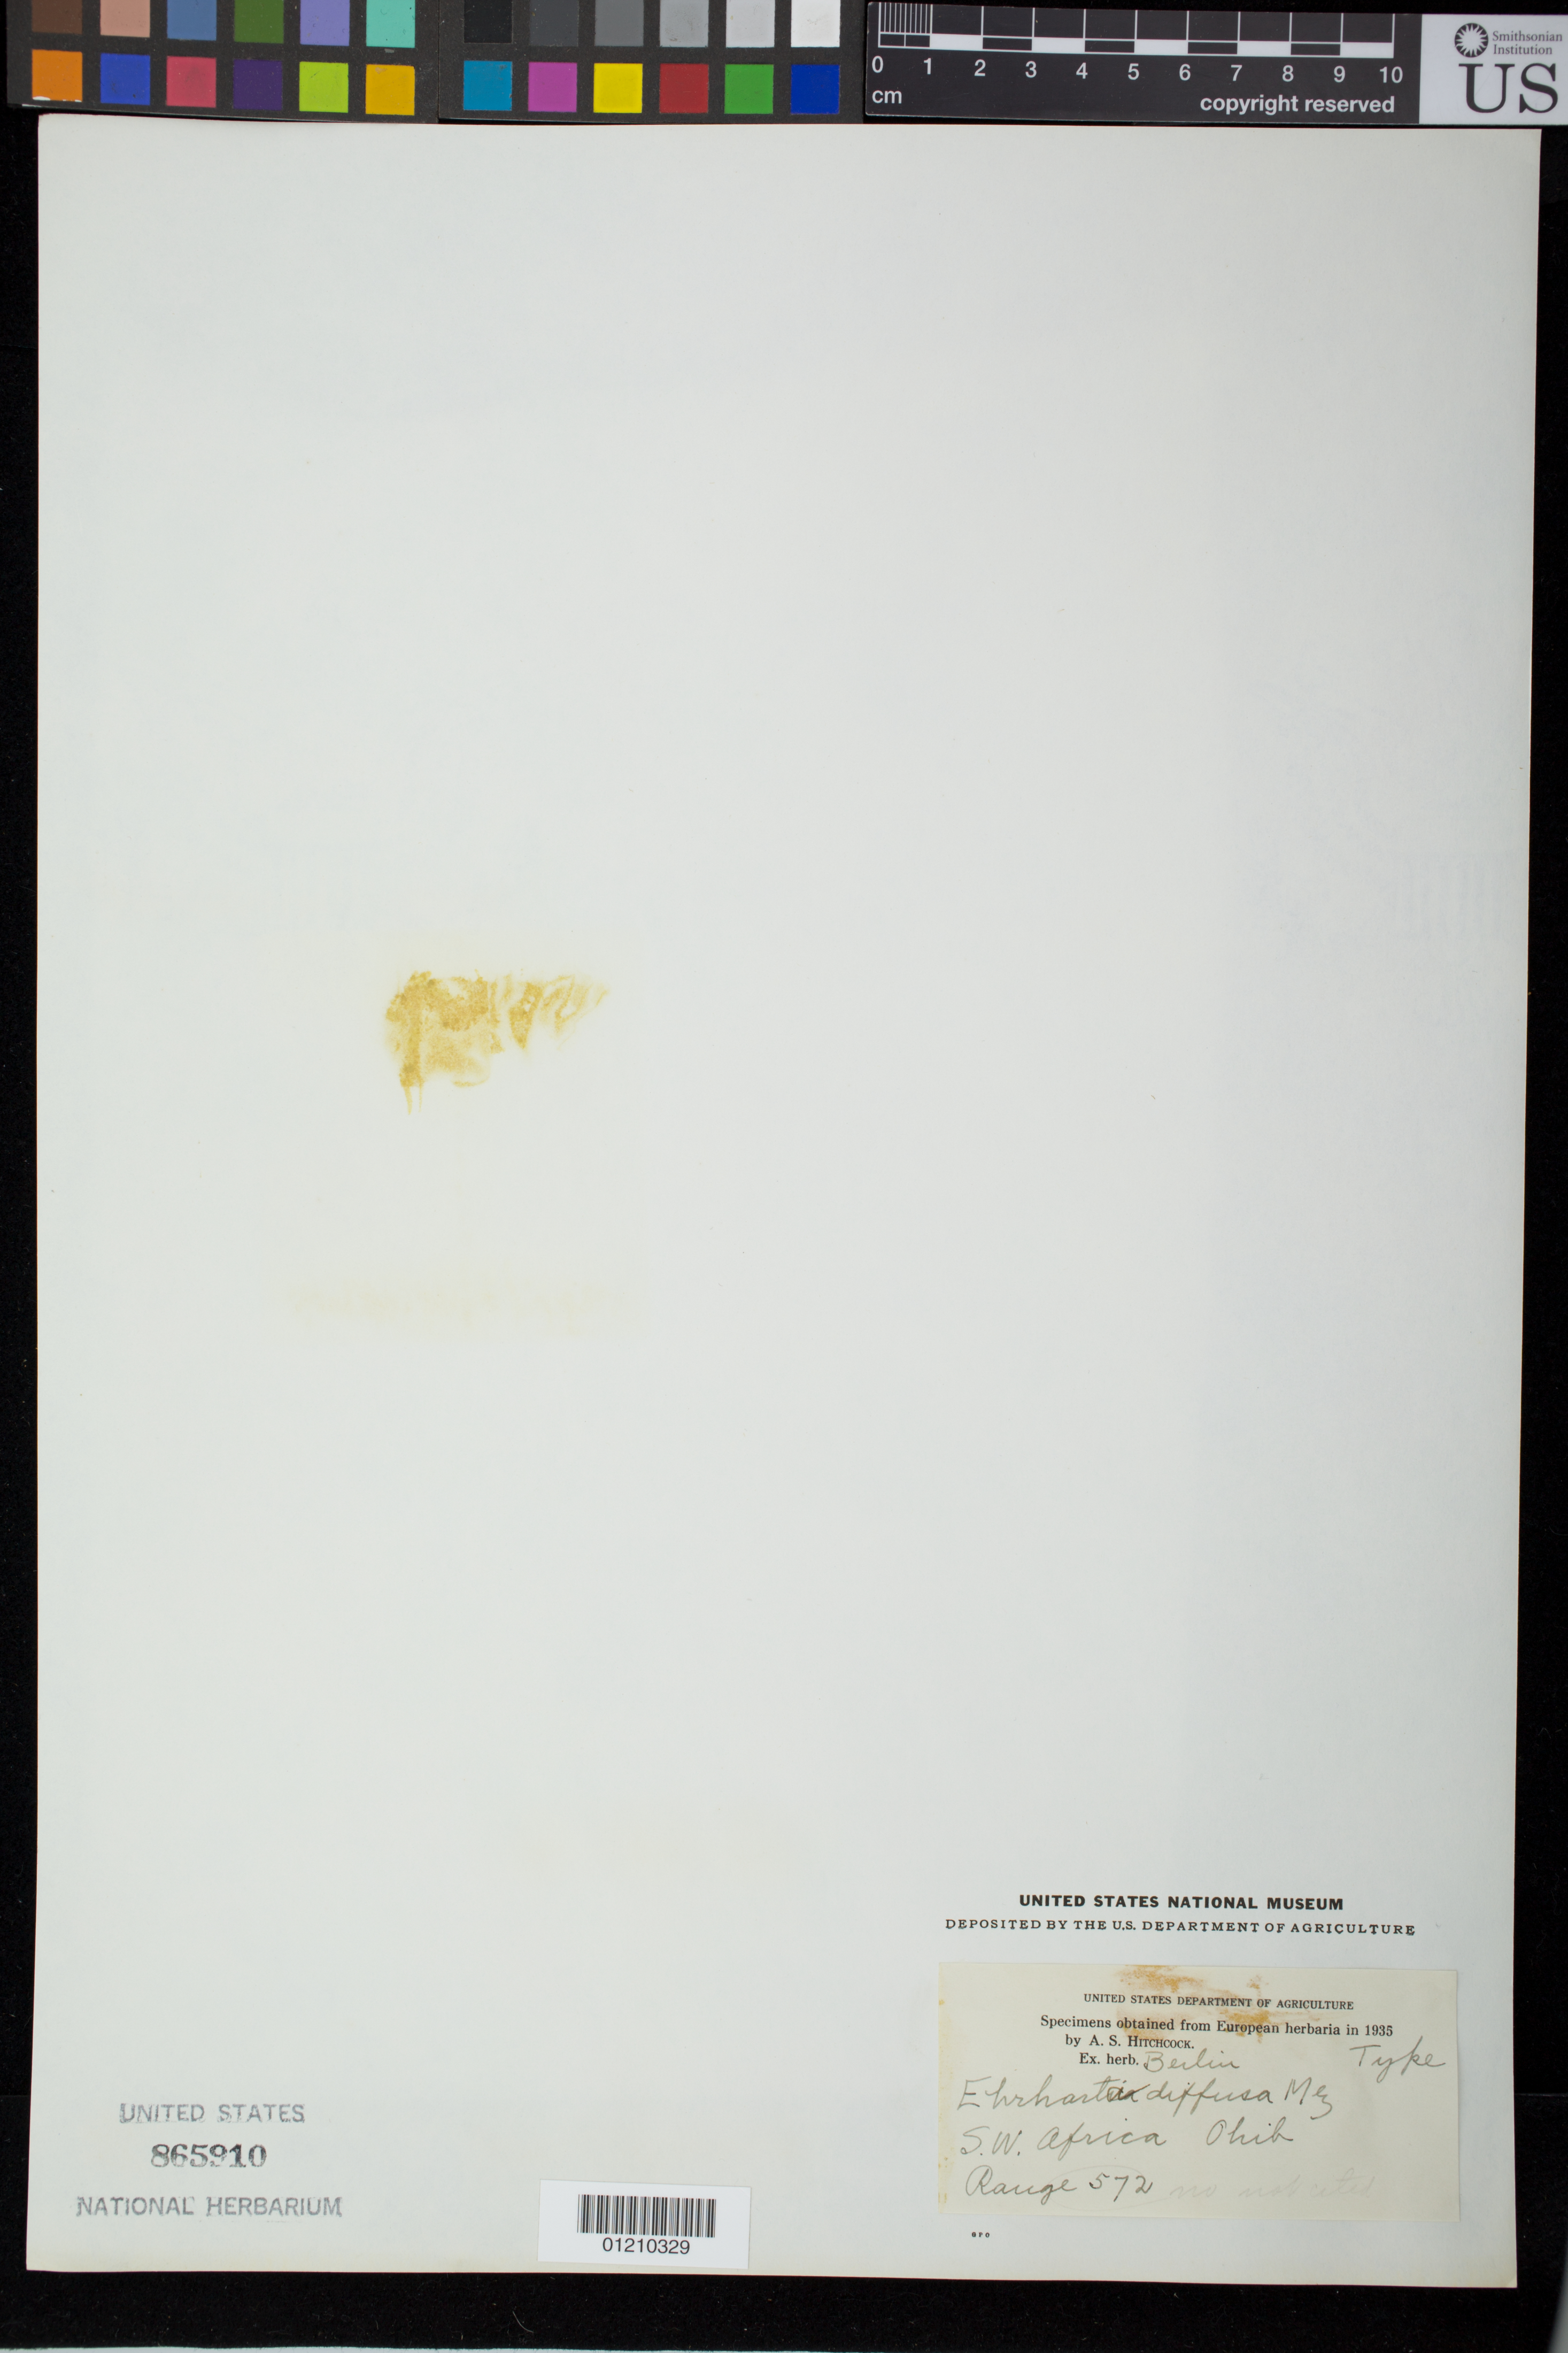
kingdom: Plantae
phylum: Tracheophyta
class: Liliopsida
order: Poales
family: Poaceae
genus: Ehrharta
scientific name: Ehrharta diffusa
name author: Mez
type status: Type Collection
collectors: P. Range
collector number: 572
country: Namibia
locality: S. W. Africa, Ohib.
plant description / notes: Fragmentary material of type specimen ex herb. Berlin.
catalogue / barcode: US 865910